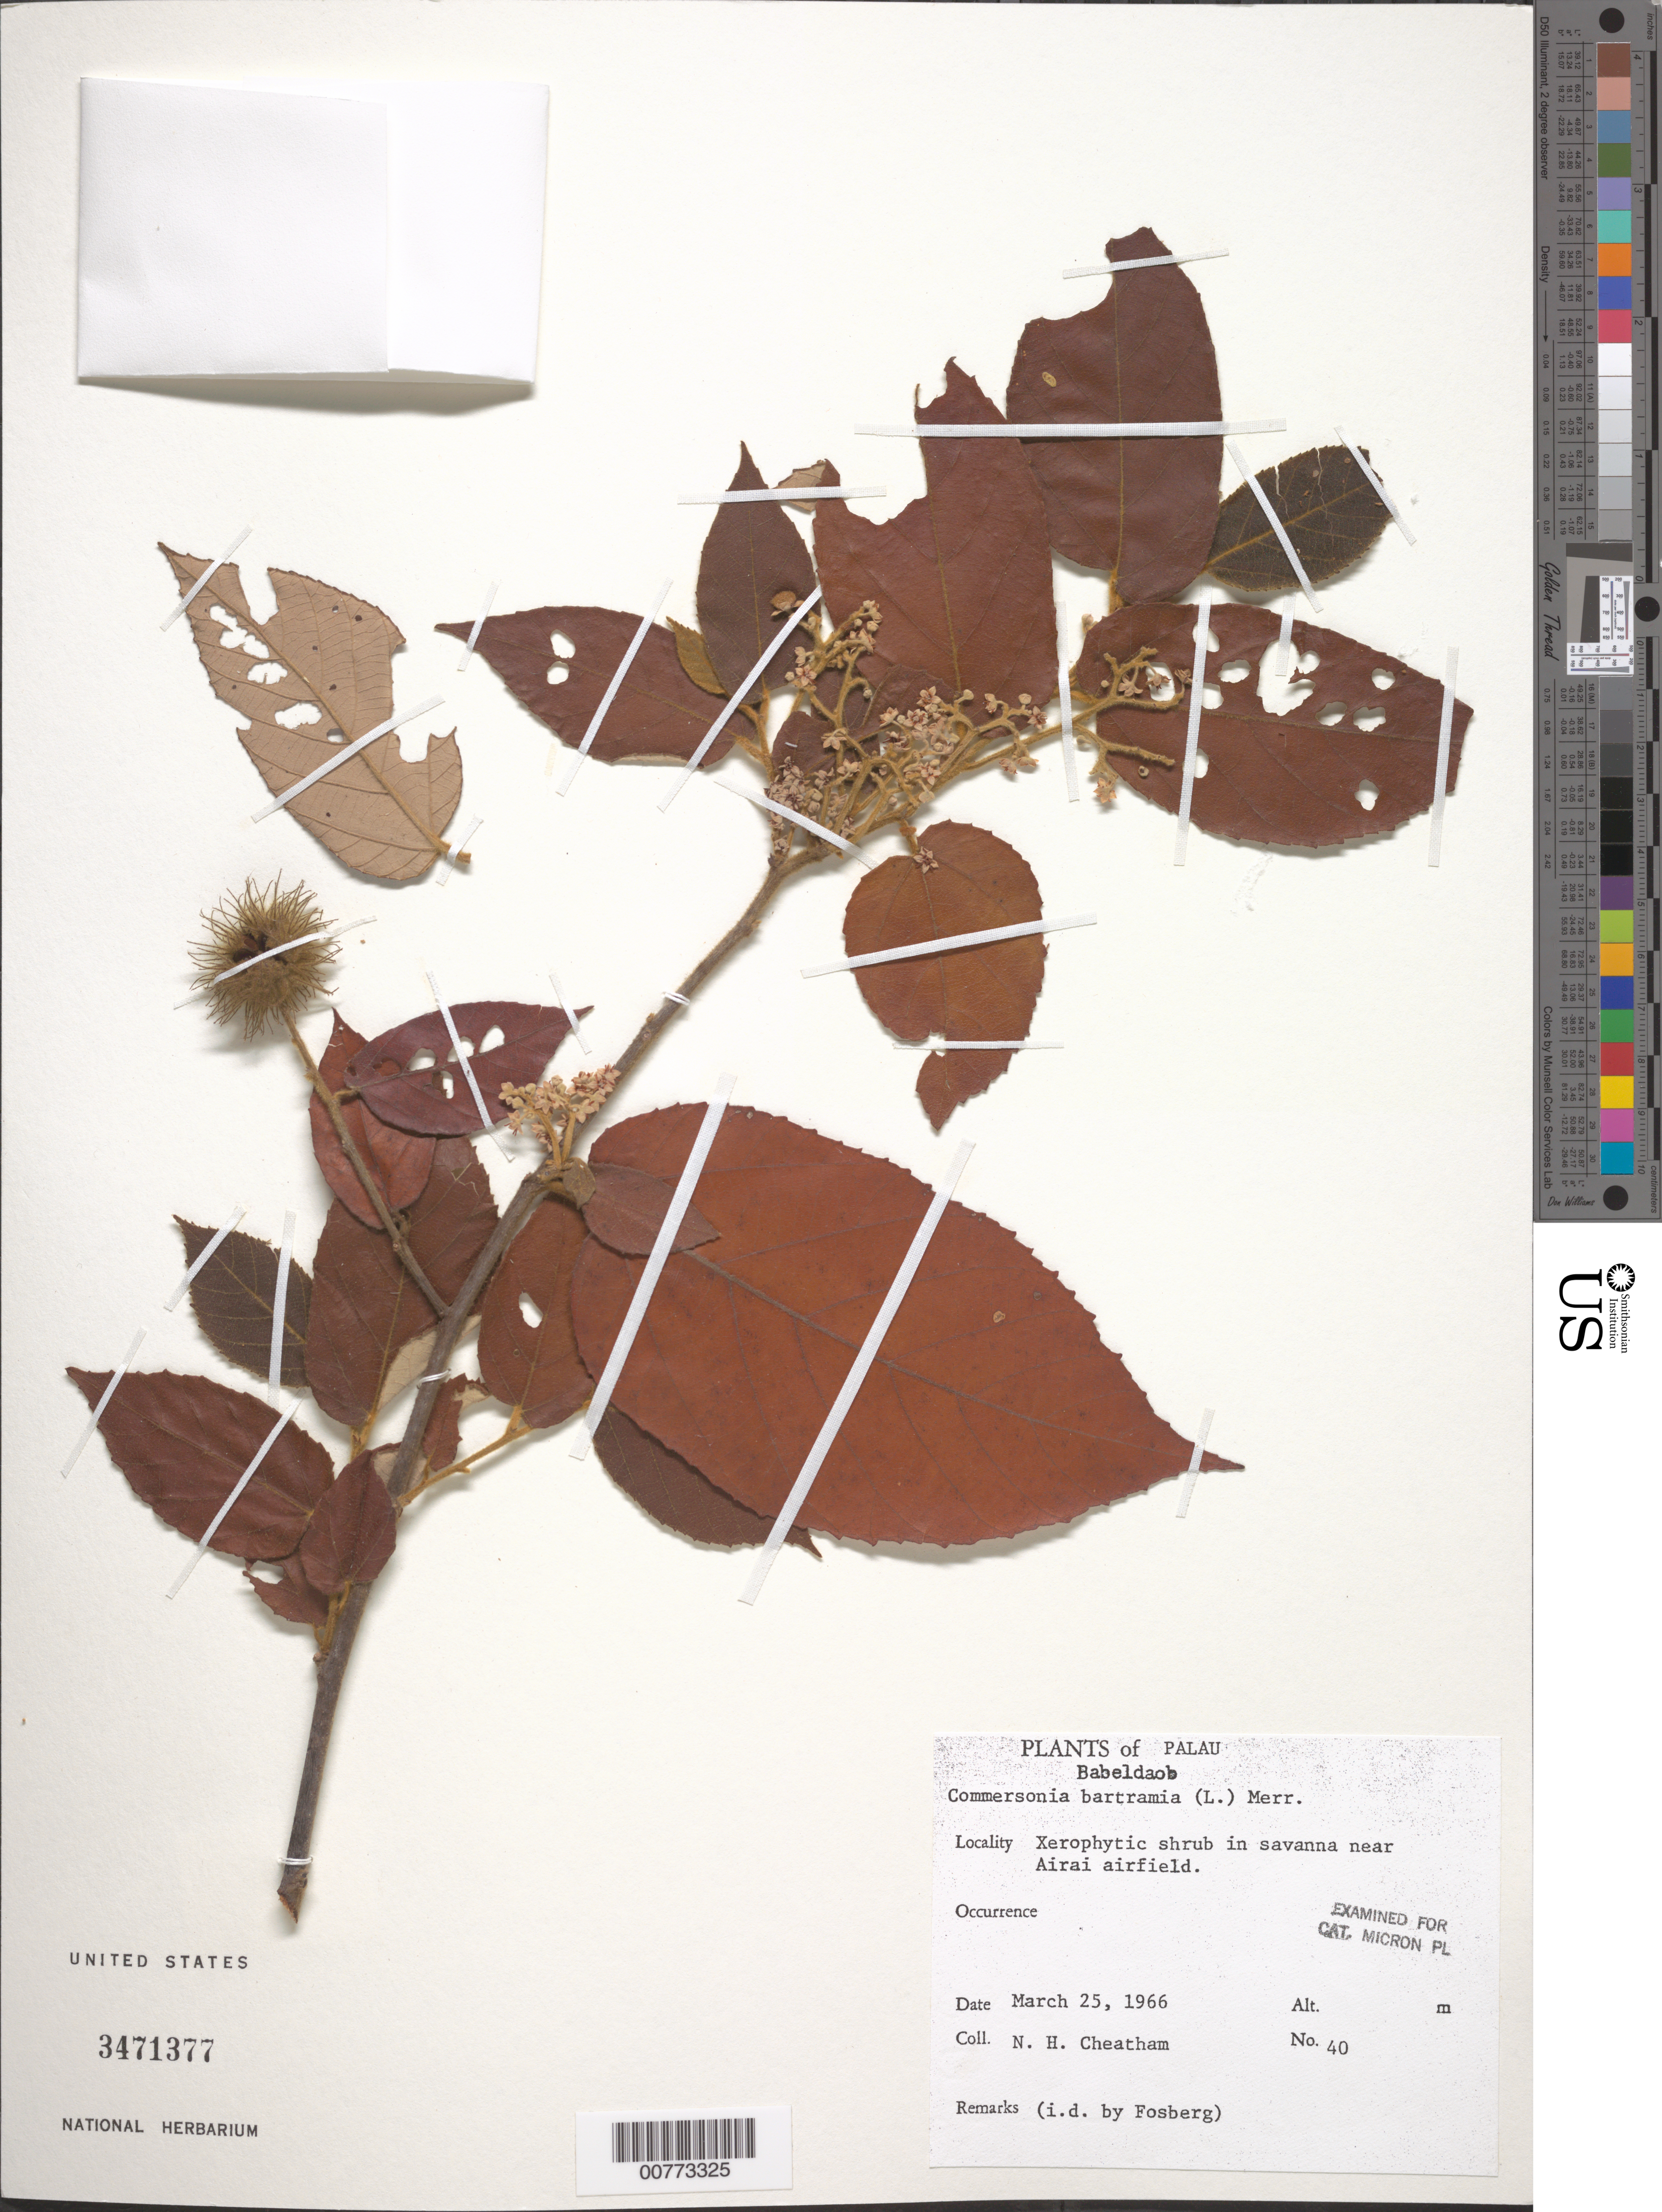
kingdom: Plantae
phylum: Tracheophyta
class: Magnoliopsida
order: Malvales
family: Malvaceae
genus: Commersonia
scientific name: Commersonia bartramia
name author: (L.) Merr.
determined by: Fosberg, F. R.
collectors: N. H. Cheatham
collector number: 40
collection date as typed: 25 Mar 1966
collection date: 1966-03-25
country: Palau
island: Babeldaob [Babelthuap]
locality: Babeldaob Island near Airai airfield.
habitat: Savanna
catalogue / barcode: US 3471377